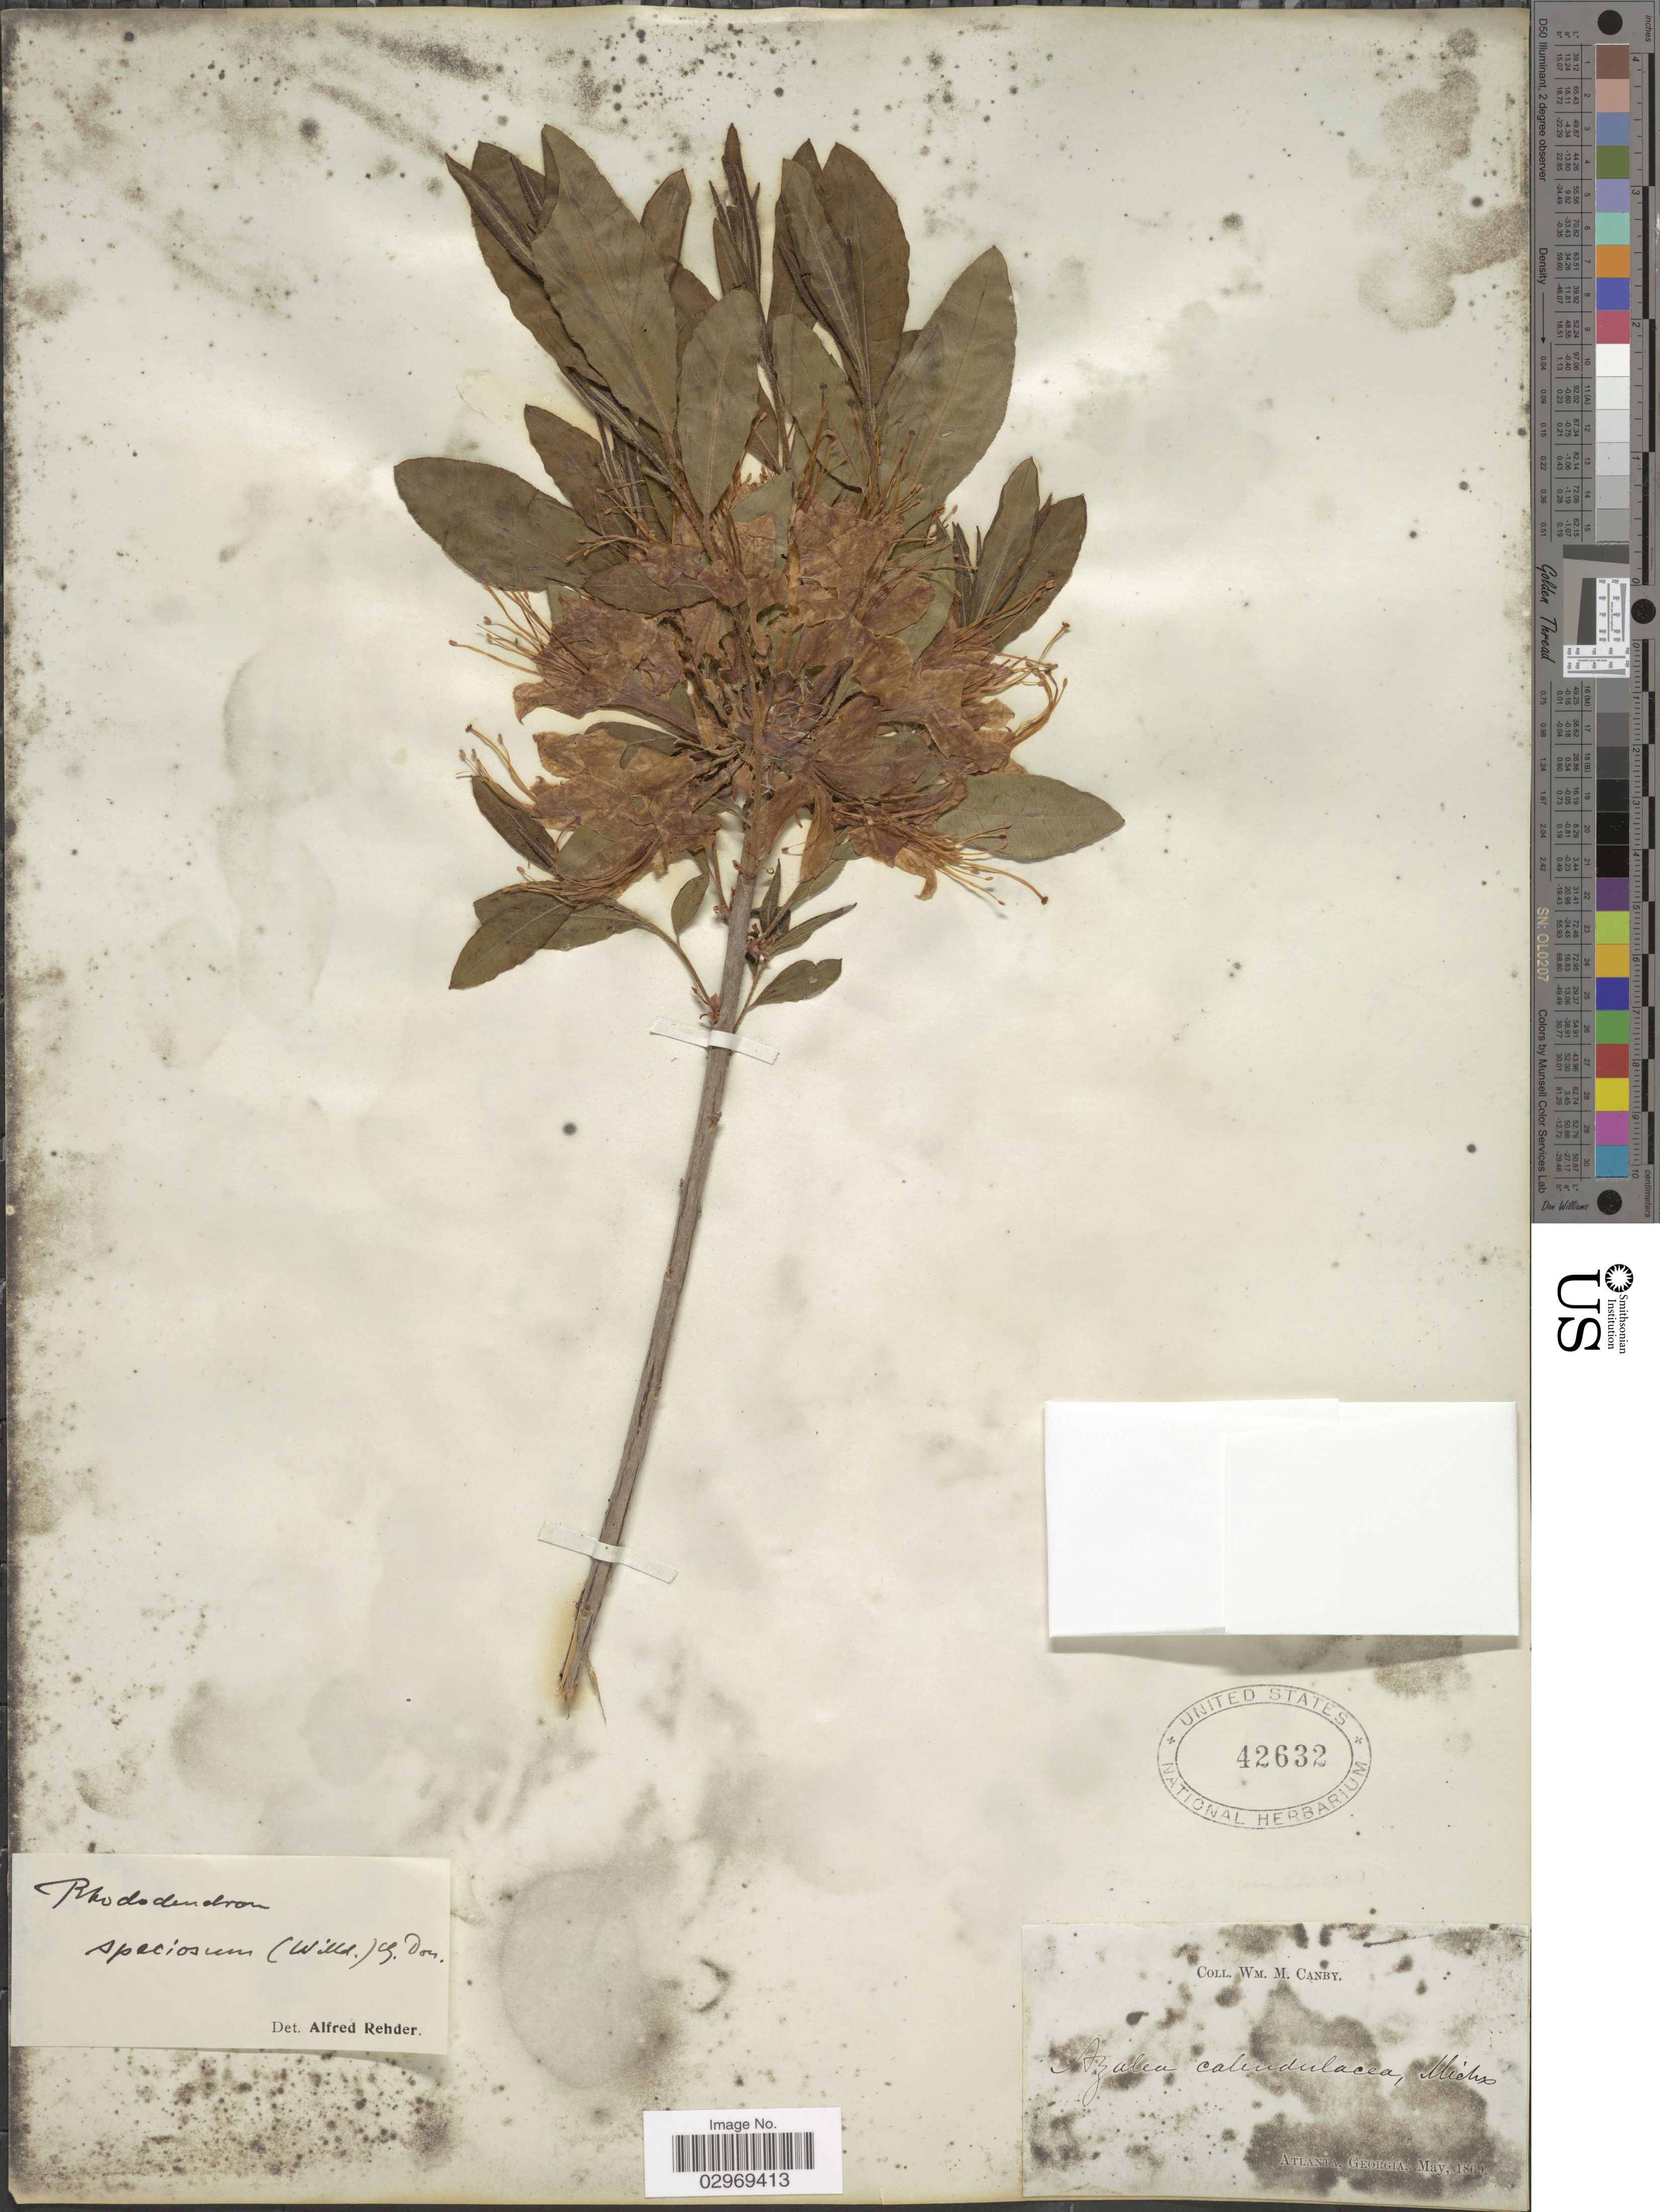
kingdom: Plantae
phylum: Tracheophyta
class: Magnoliopsida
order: Ericales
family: Ericaceae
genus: Rhododendron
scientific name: Rhododendron speciosum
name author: (Willd.) G. Don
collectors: W. M. Canby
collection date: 1869-05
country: United States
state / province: Georgia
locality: Atlanta.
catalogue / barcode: US 42632